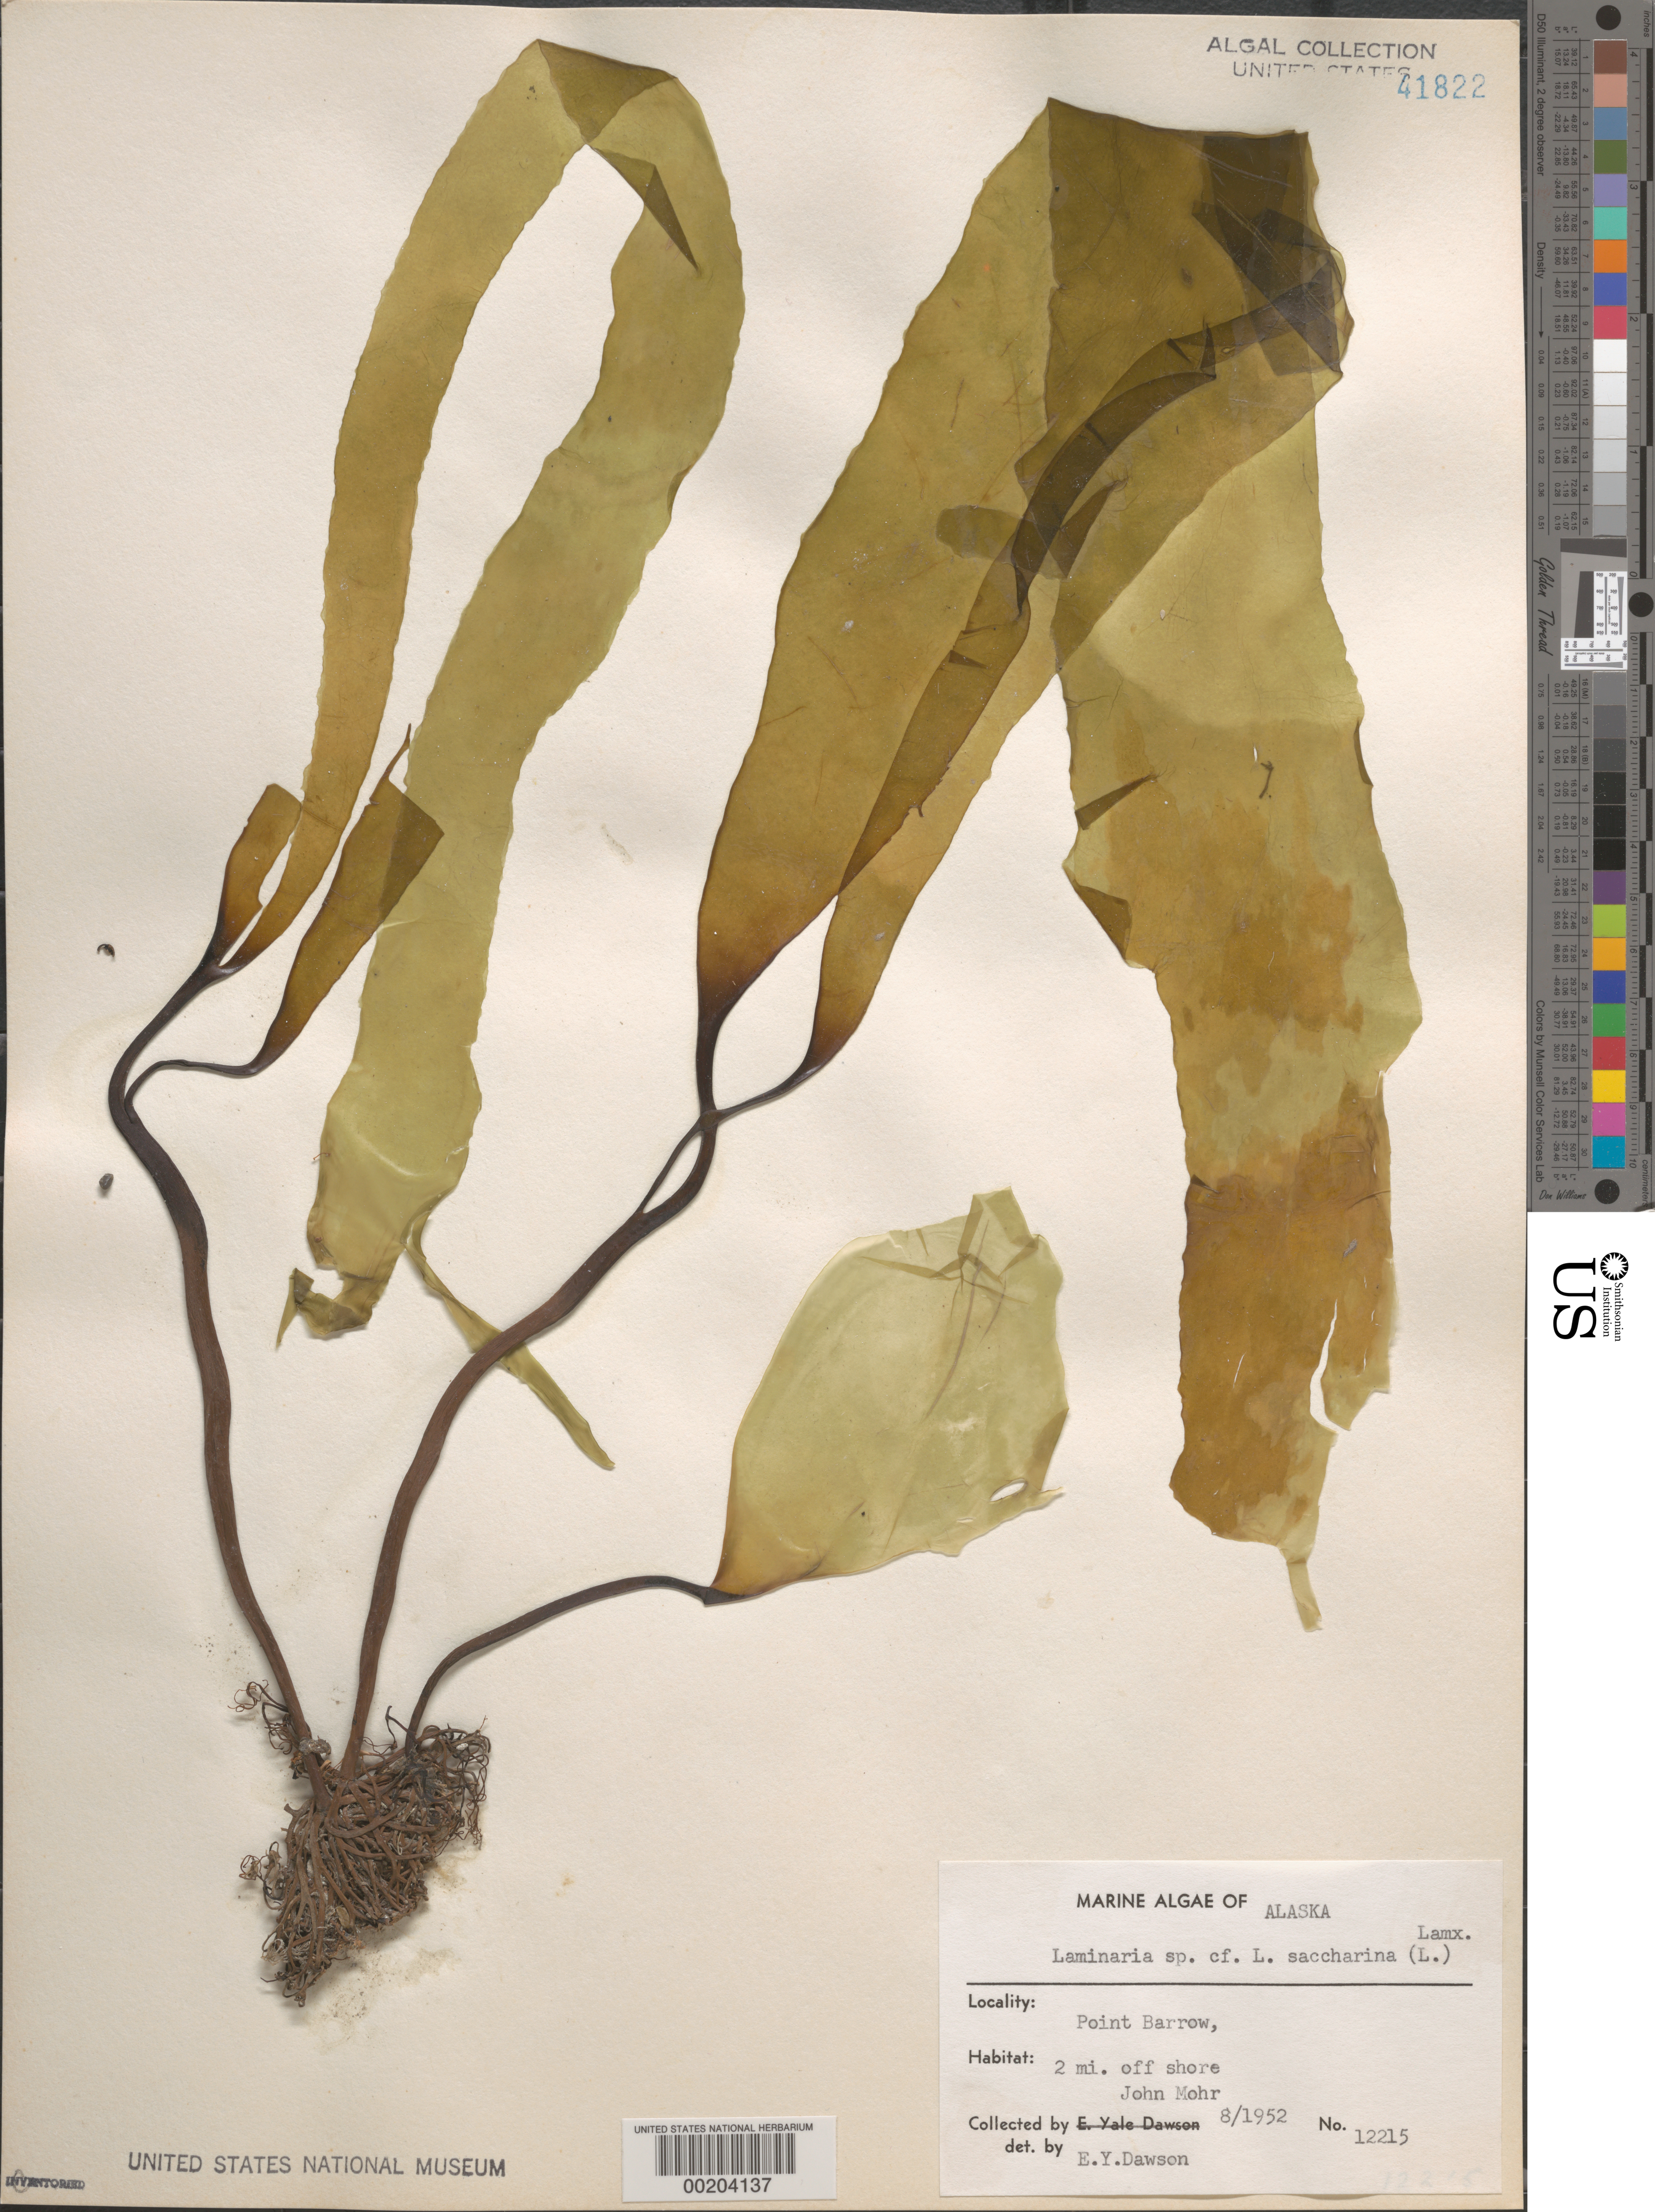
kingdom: Chromista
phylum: Ochrophyta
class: Phaeophyceae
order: Laminariales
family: Laminariaceae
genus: Saccharina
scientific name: Saccharina latissima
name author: C.E. Lane et al.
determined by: Algae name updating Project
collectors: J. Mohr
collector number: EYD 12215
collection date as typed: Aug 1952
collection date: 1952-08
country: United States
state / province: Alaska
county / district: North Slope Division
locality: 2 miles off Point Barrow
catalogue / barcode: US 41822